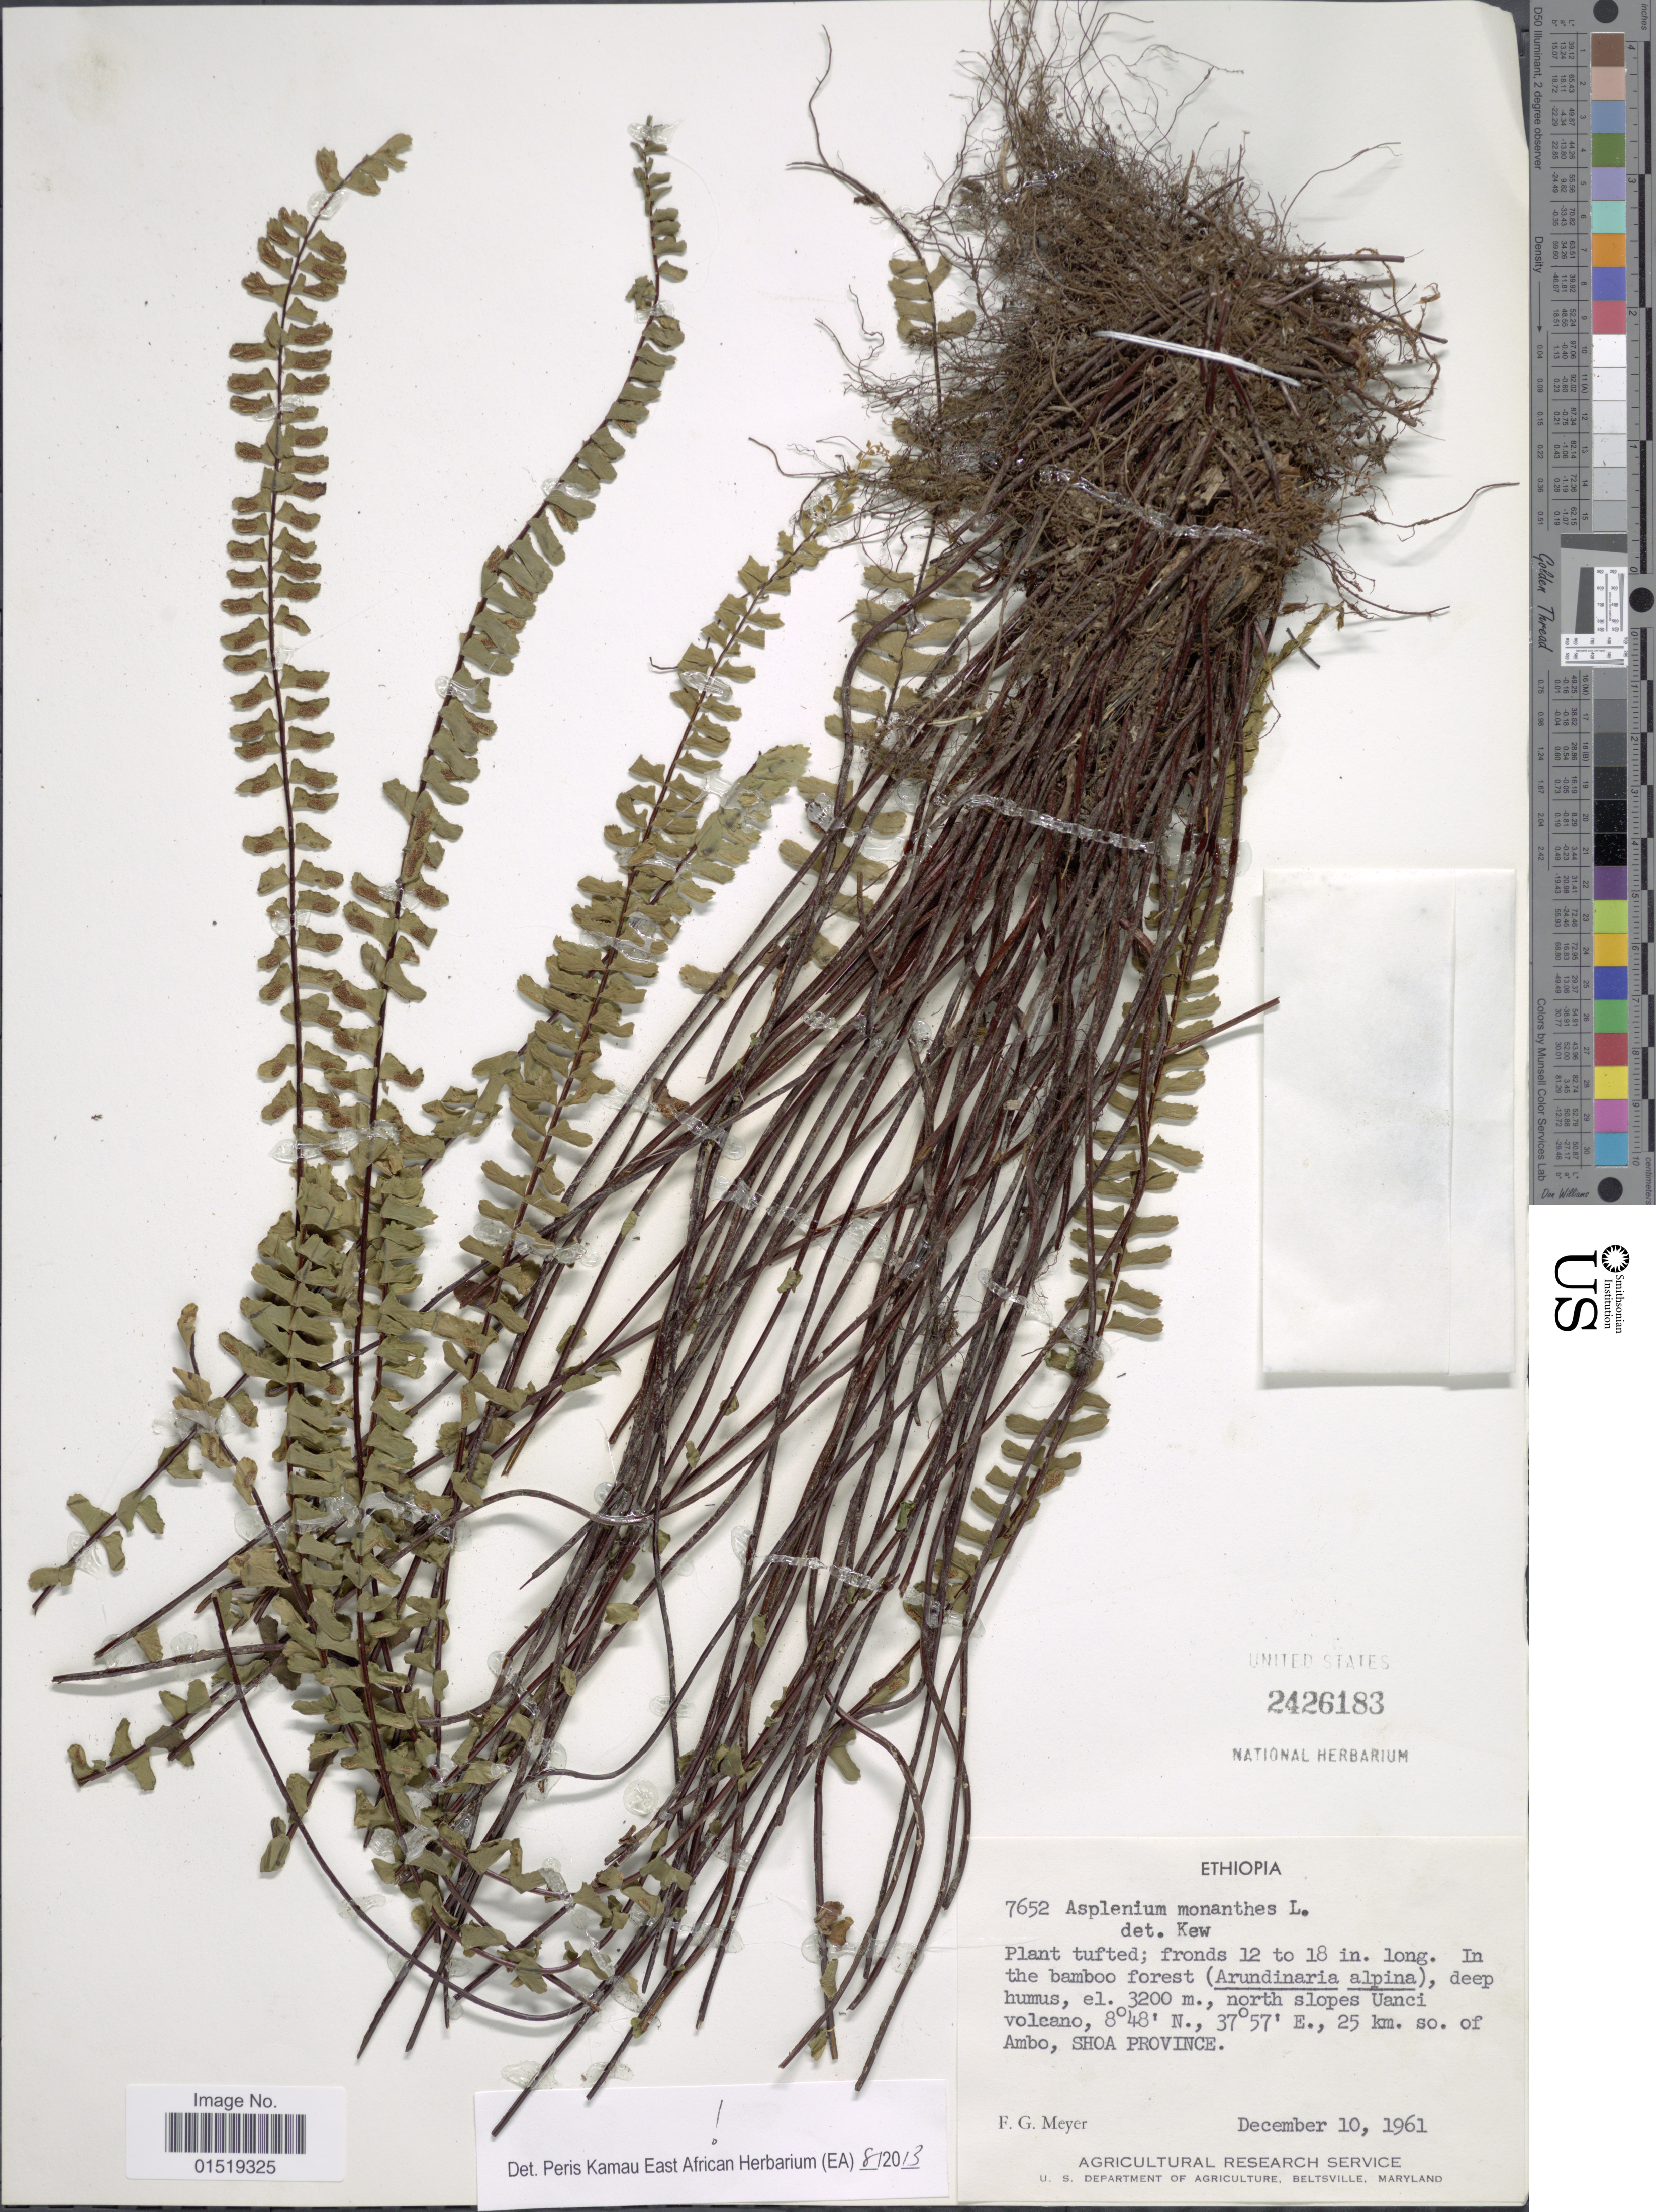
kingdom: Plantae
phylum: Tracheophyta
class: Polypodiopsida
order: Polypodiales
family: Aspleniaceae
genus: Asplenium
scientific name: Asplenium monanthes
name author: L.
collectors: F. G. Meyer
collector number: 7652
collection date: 1961-12-10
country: Ethiopia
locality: North slopes Uanci volcano, 25 km. so. of Ambo, Shoa Province.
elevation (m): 3200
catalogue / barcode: US 2426183